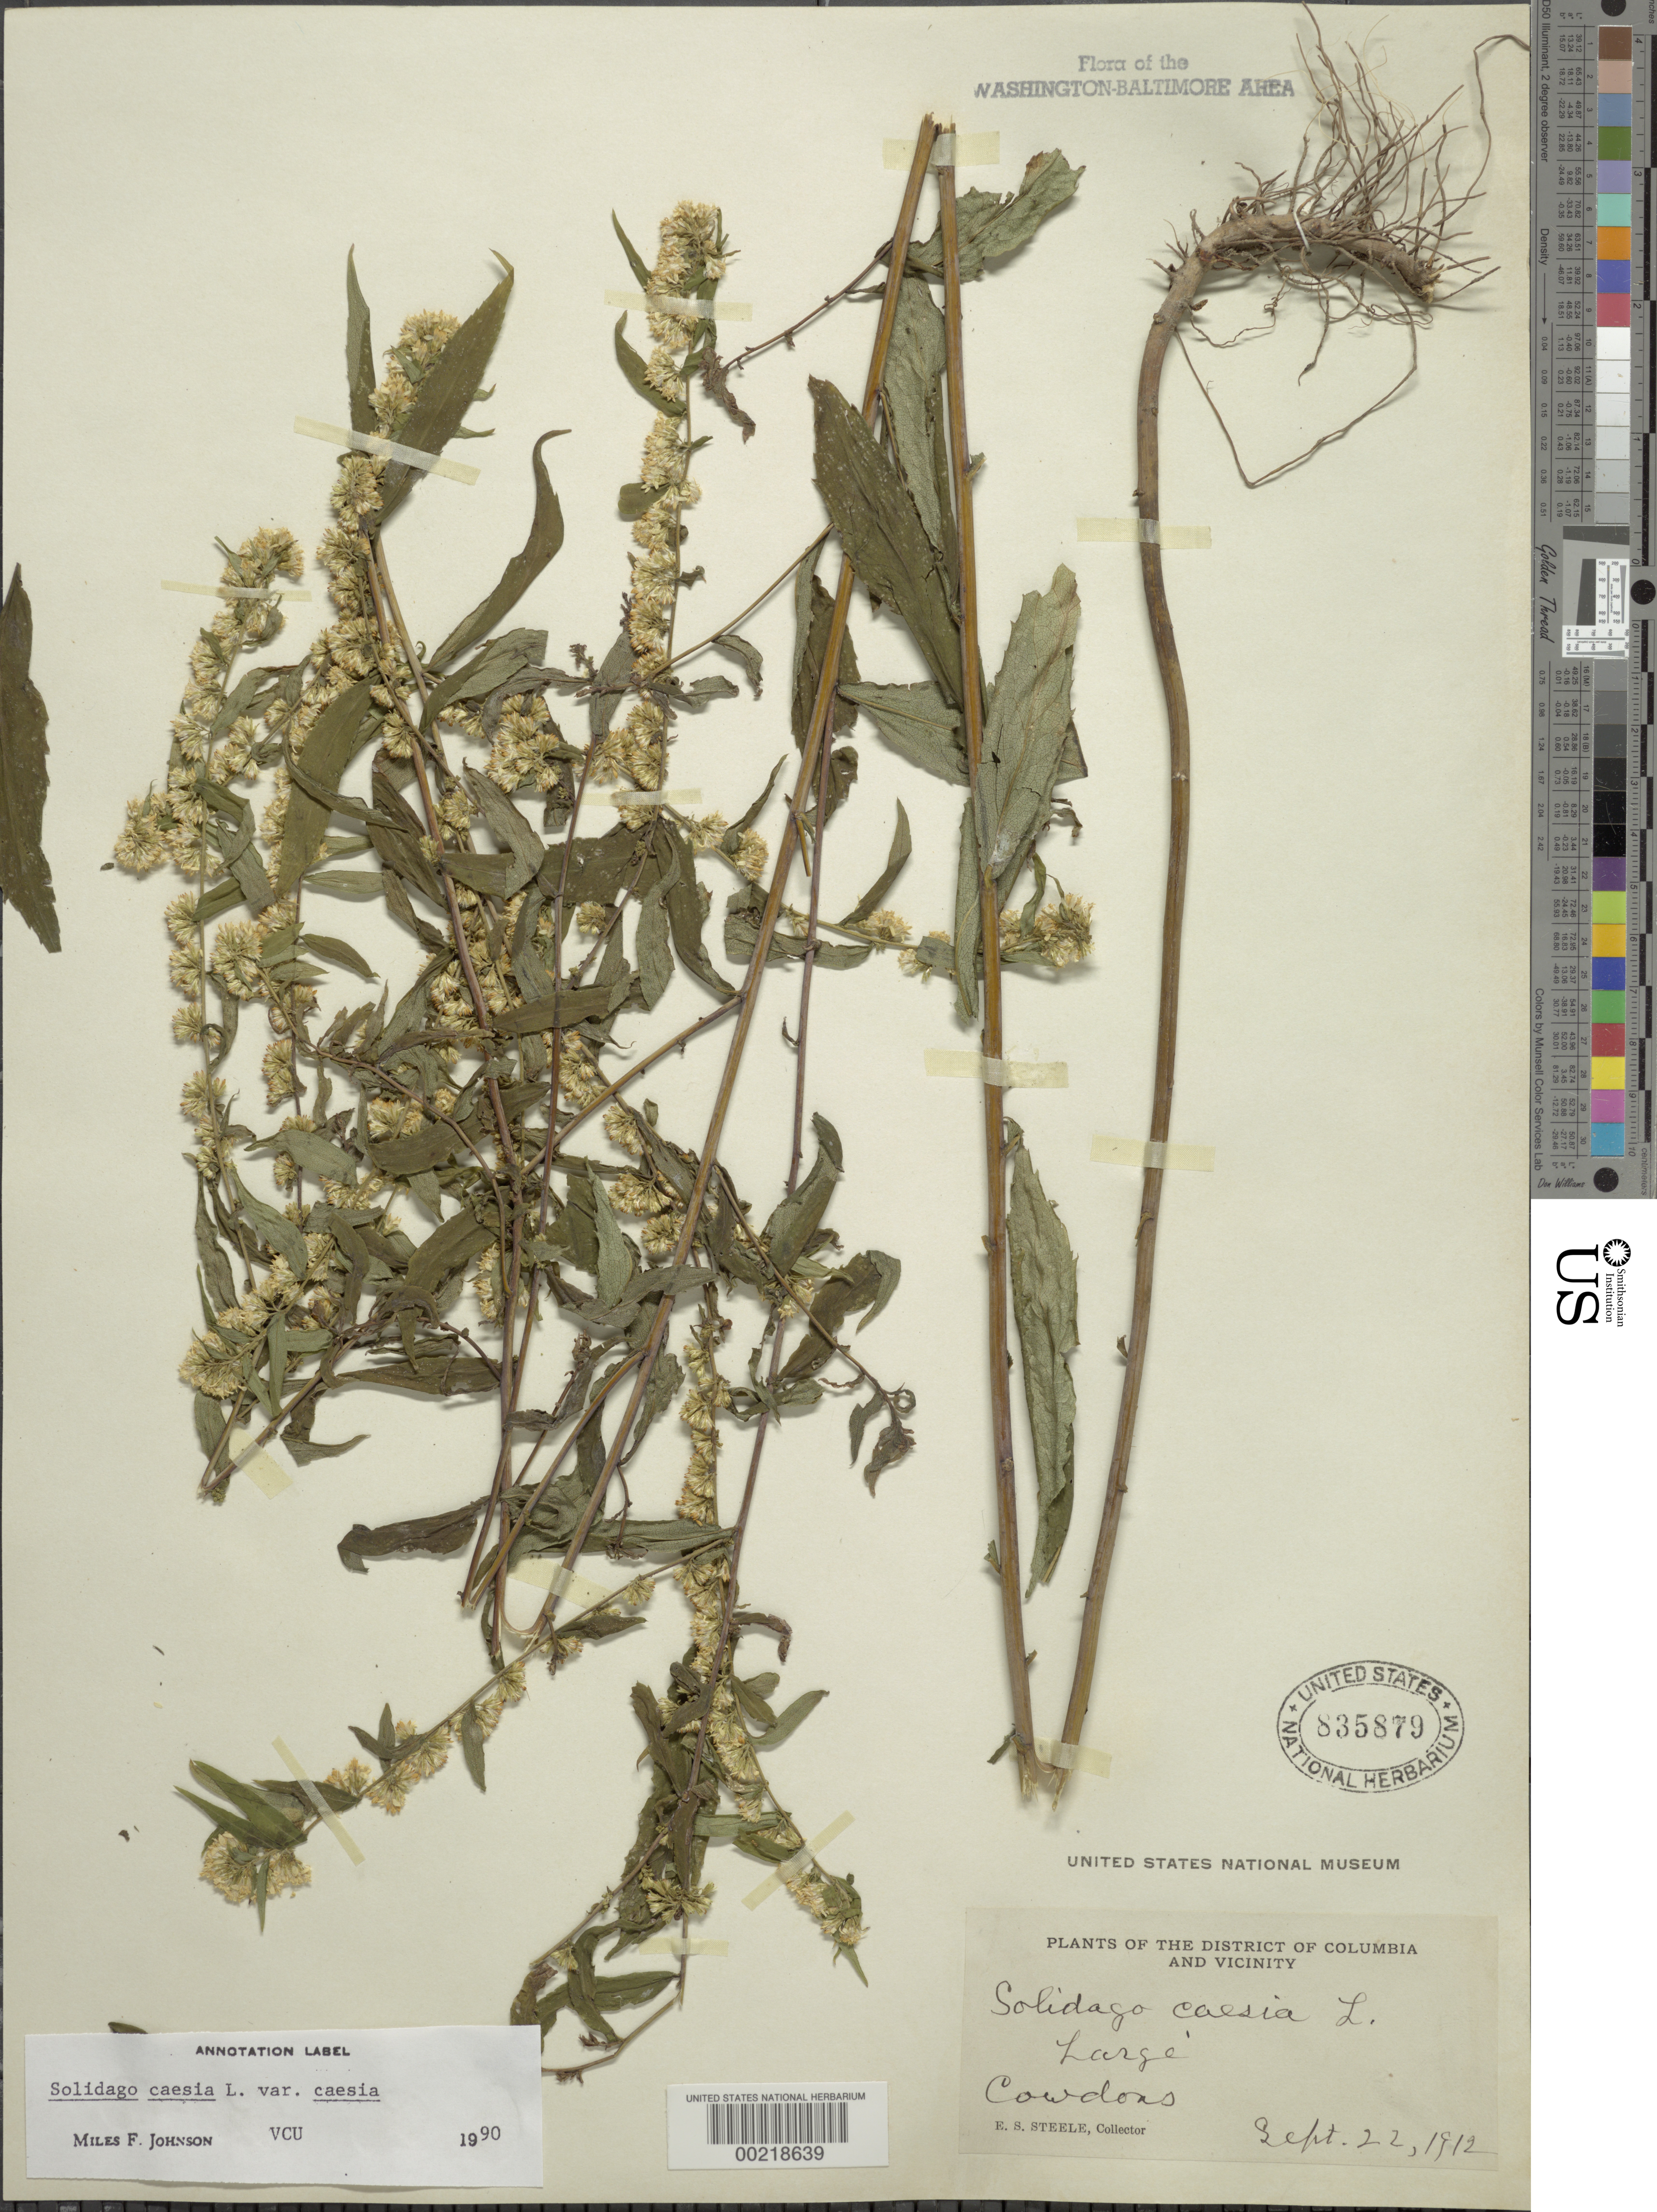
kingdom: Plantae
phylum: Tracheophyta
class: Magnoliopsida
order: Asterales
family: Asteraceae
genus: Solidago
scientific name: Solidago caesia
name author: L.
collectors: E. Steele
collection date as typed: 22 Sep 1912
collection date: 1912-09-22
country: United States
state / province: Virginia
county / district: Arlington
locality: Cowdons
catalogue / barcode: US 835879